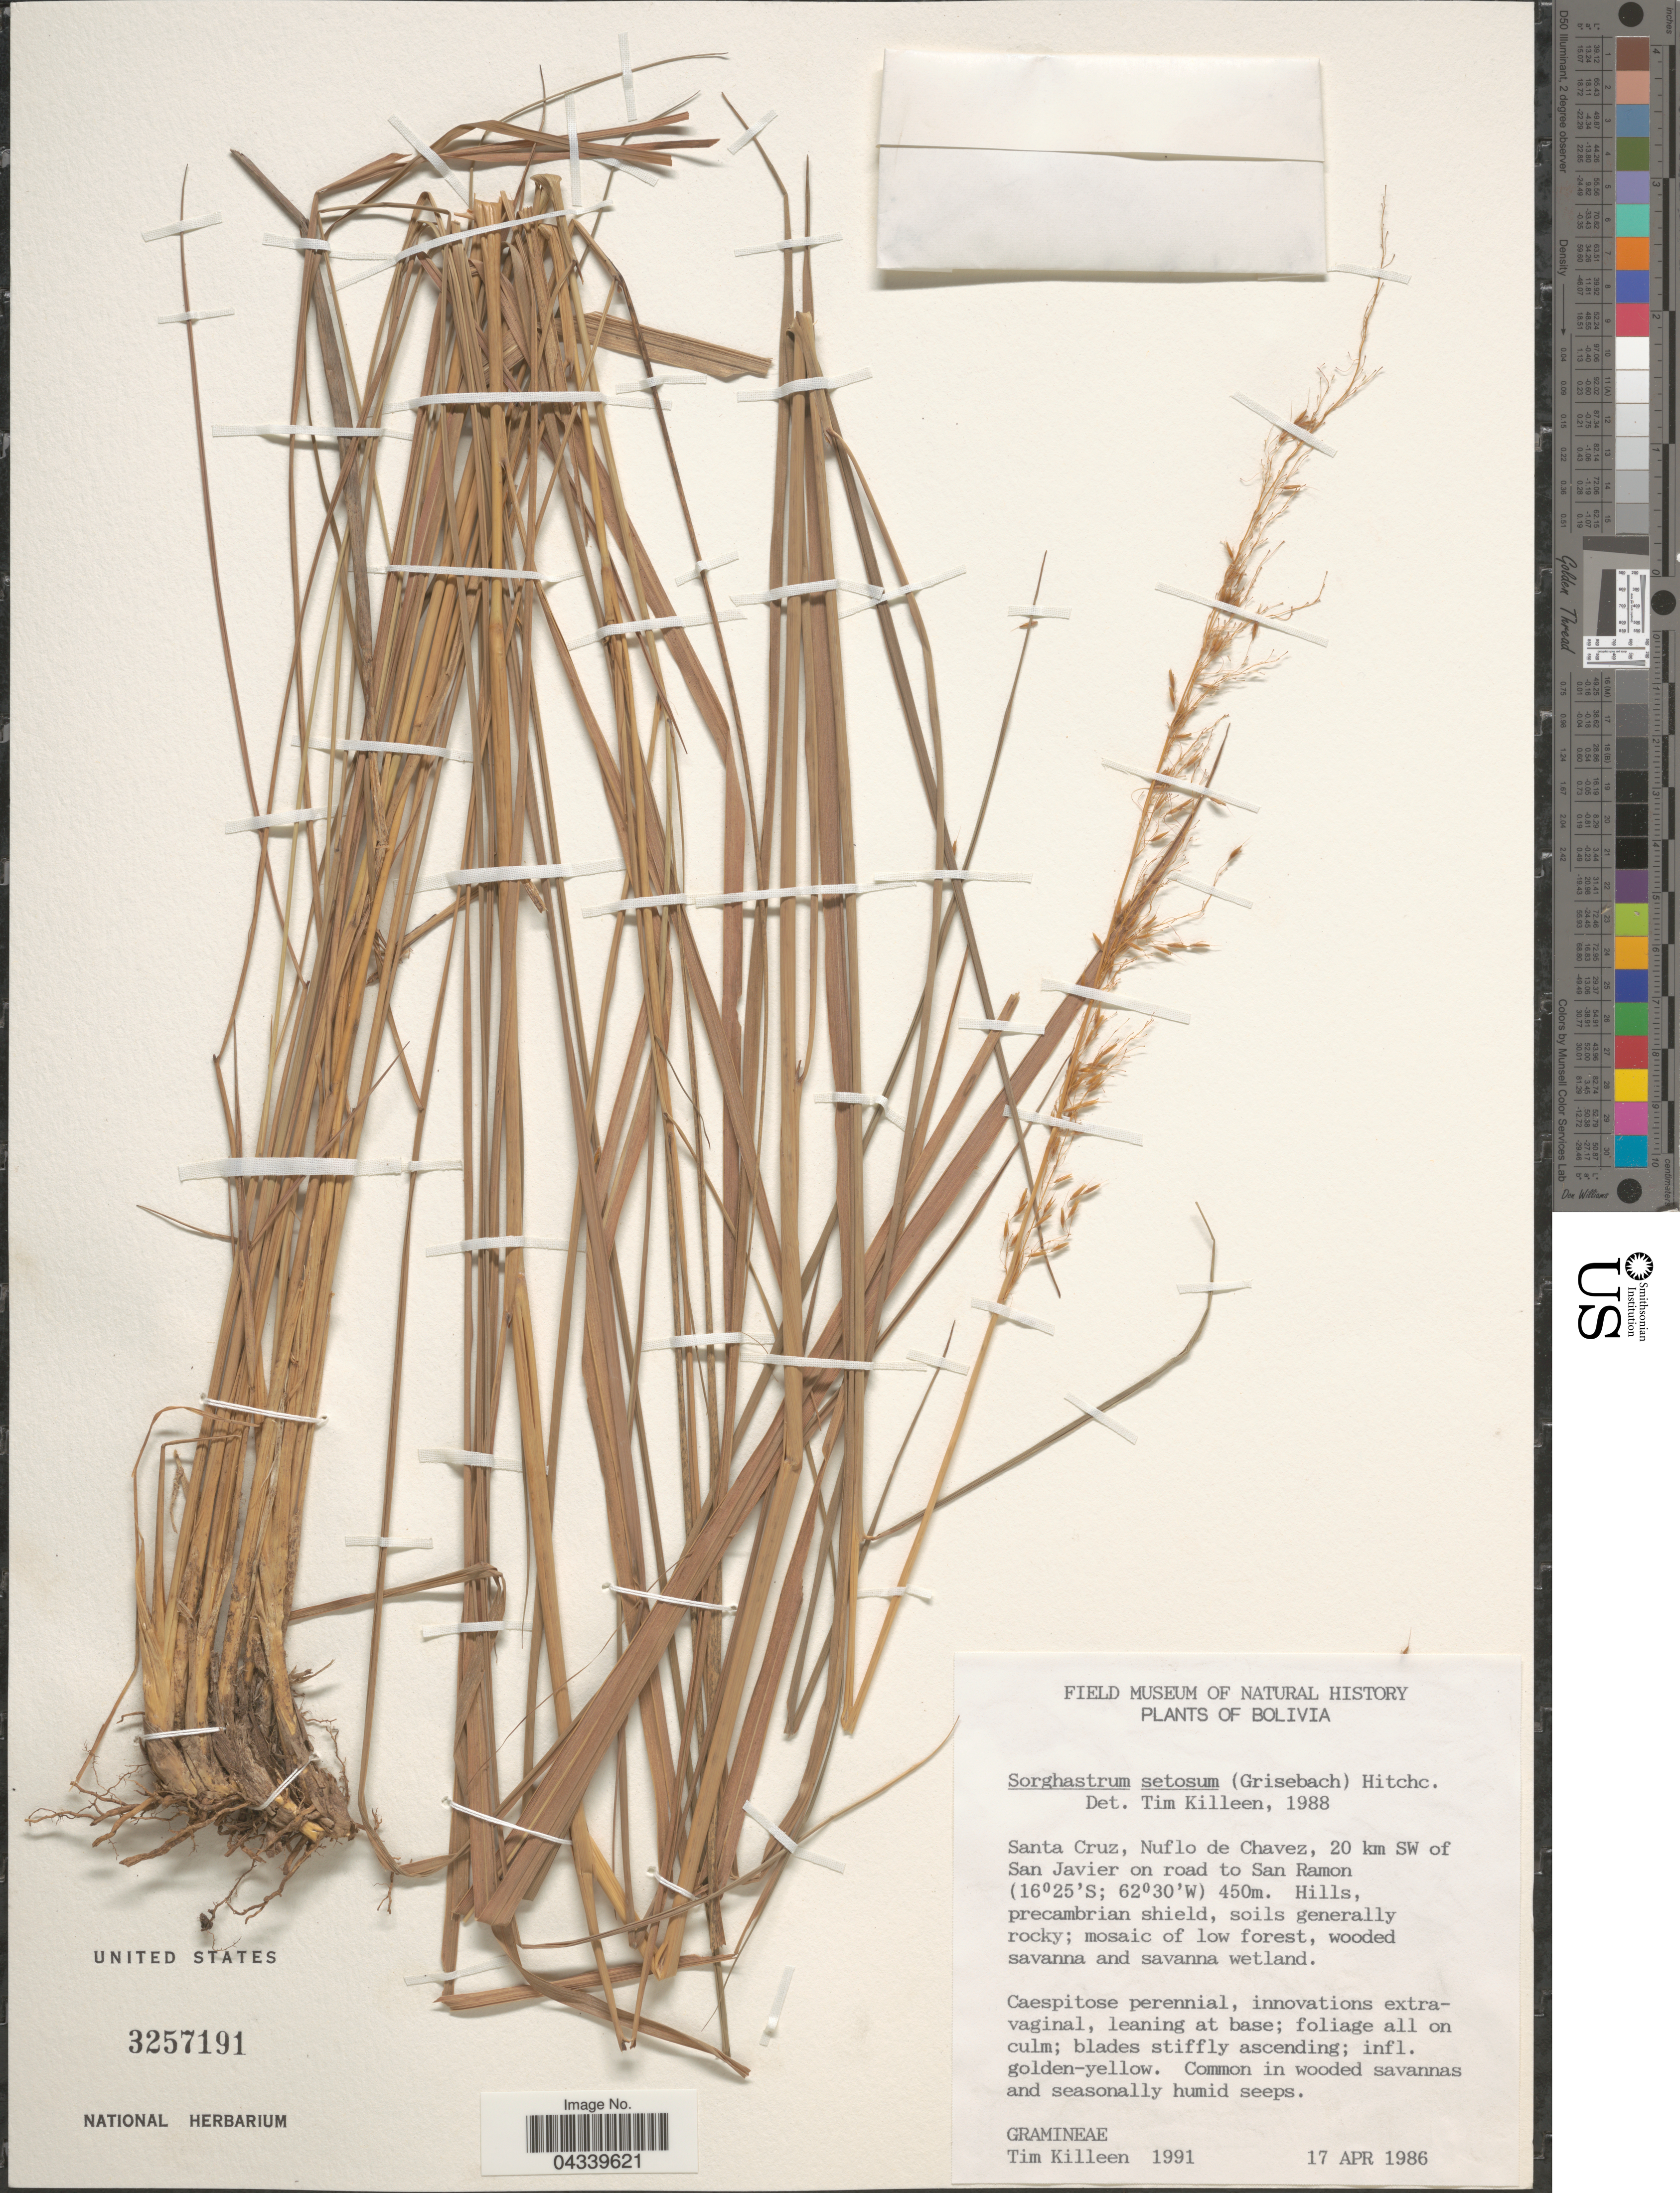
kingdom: Plantae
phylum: Tracheophyta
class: Liliopsida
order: Poales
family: Poaceae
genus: Sorghastrum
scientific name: Sorghastrum setosum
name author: (Griseb.) Hitchc.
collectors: T. J. Killeen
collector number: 1991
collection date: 1986-04-17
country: Bolivia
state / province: Santa Cruz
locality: Nuflo de Chavez, 20 km SW of San Javier on road to San Ramon.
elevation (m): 450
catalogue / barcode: US 3257191